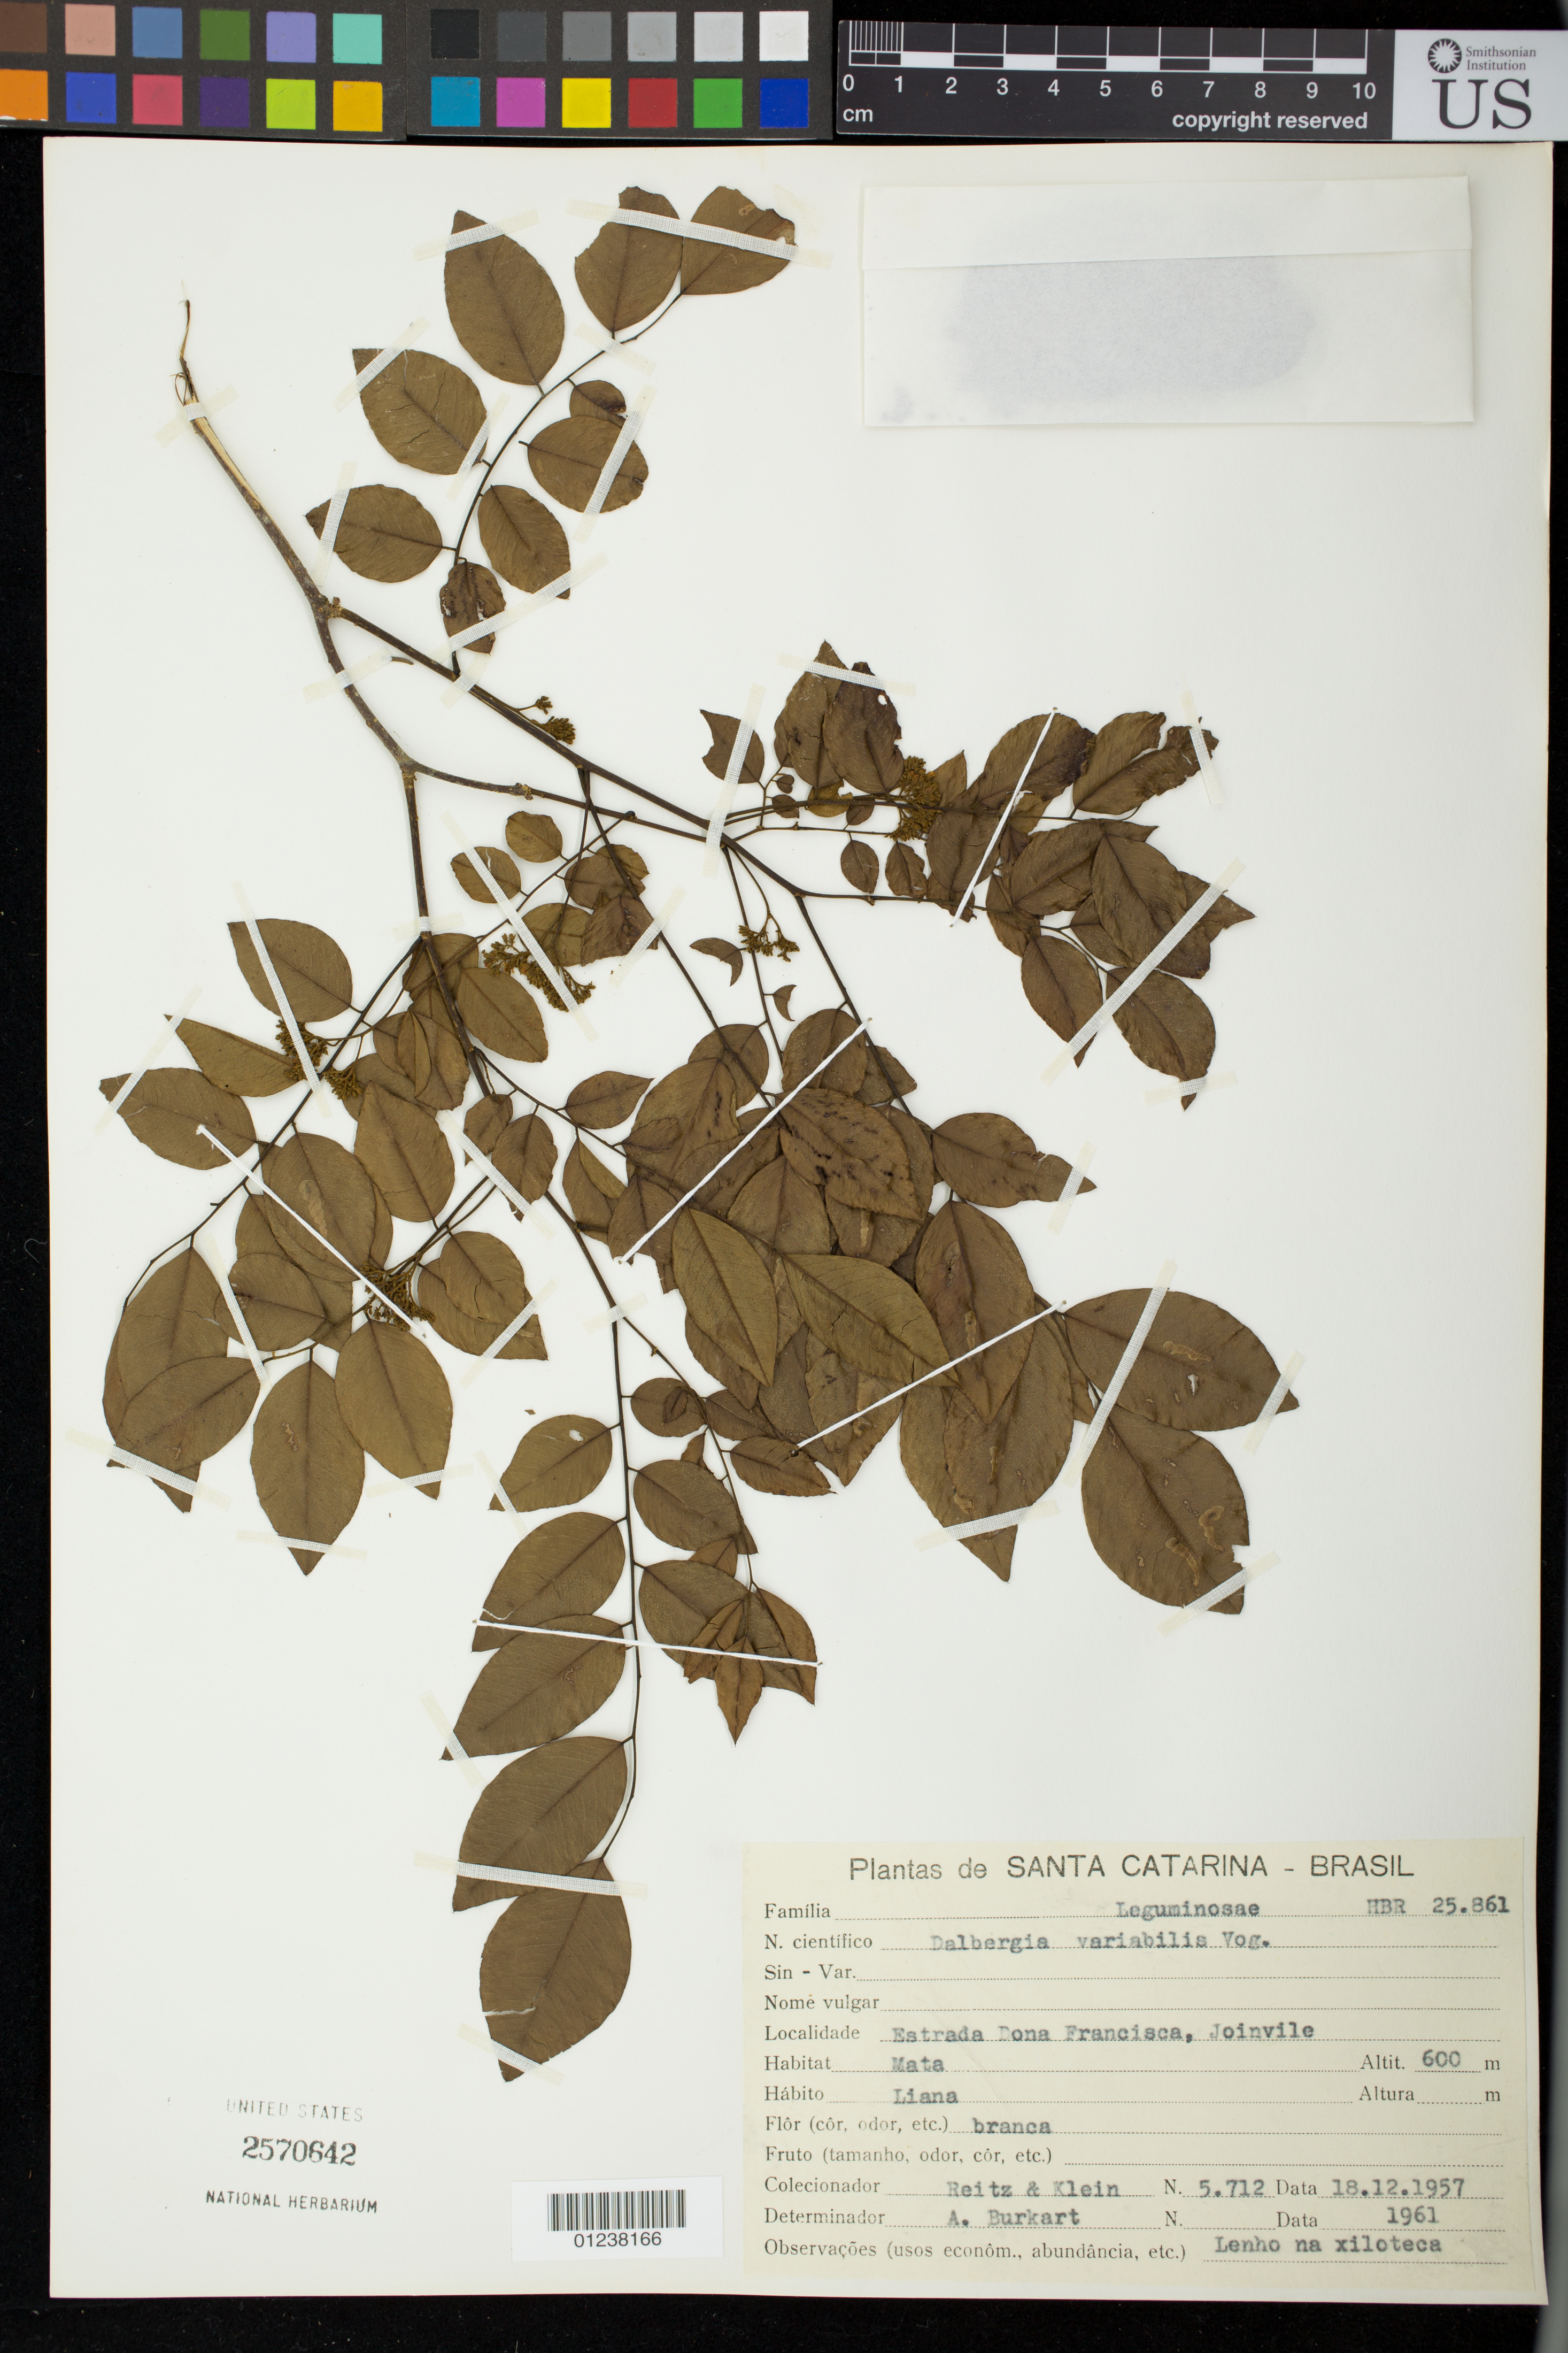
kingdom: Plantae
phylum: Tracheophyta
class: Magnoliopsida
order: Fabales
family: Fabaceae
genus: Dalbergia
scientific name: Dalbergia frutescens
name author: (Vell.) Britton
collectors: R. Reitz & R. M. Klein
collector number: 5712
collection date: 1957-12-18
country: Brazil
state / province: Santa Catarina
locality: Estrada Dona Francisca, Joinvile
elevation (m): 600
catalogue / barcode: US 2570642